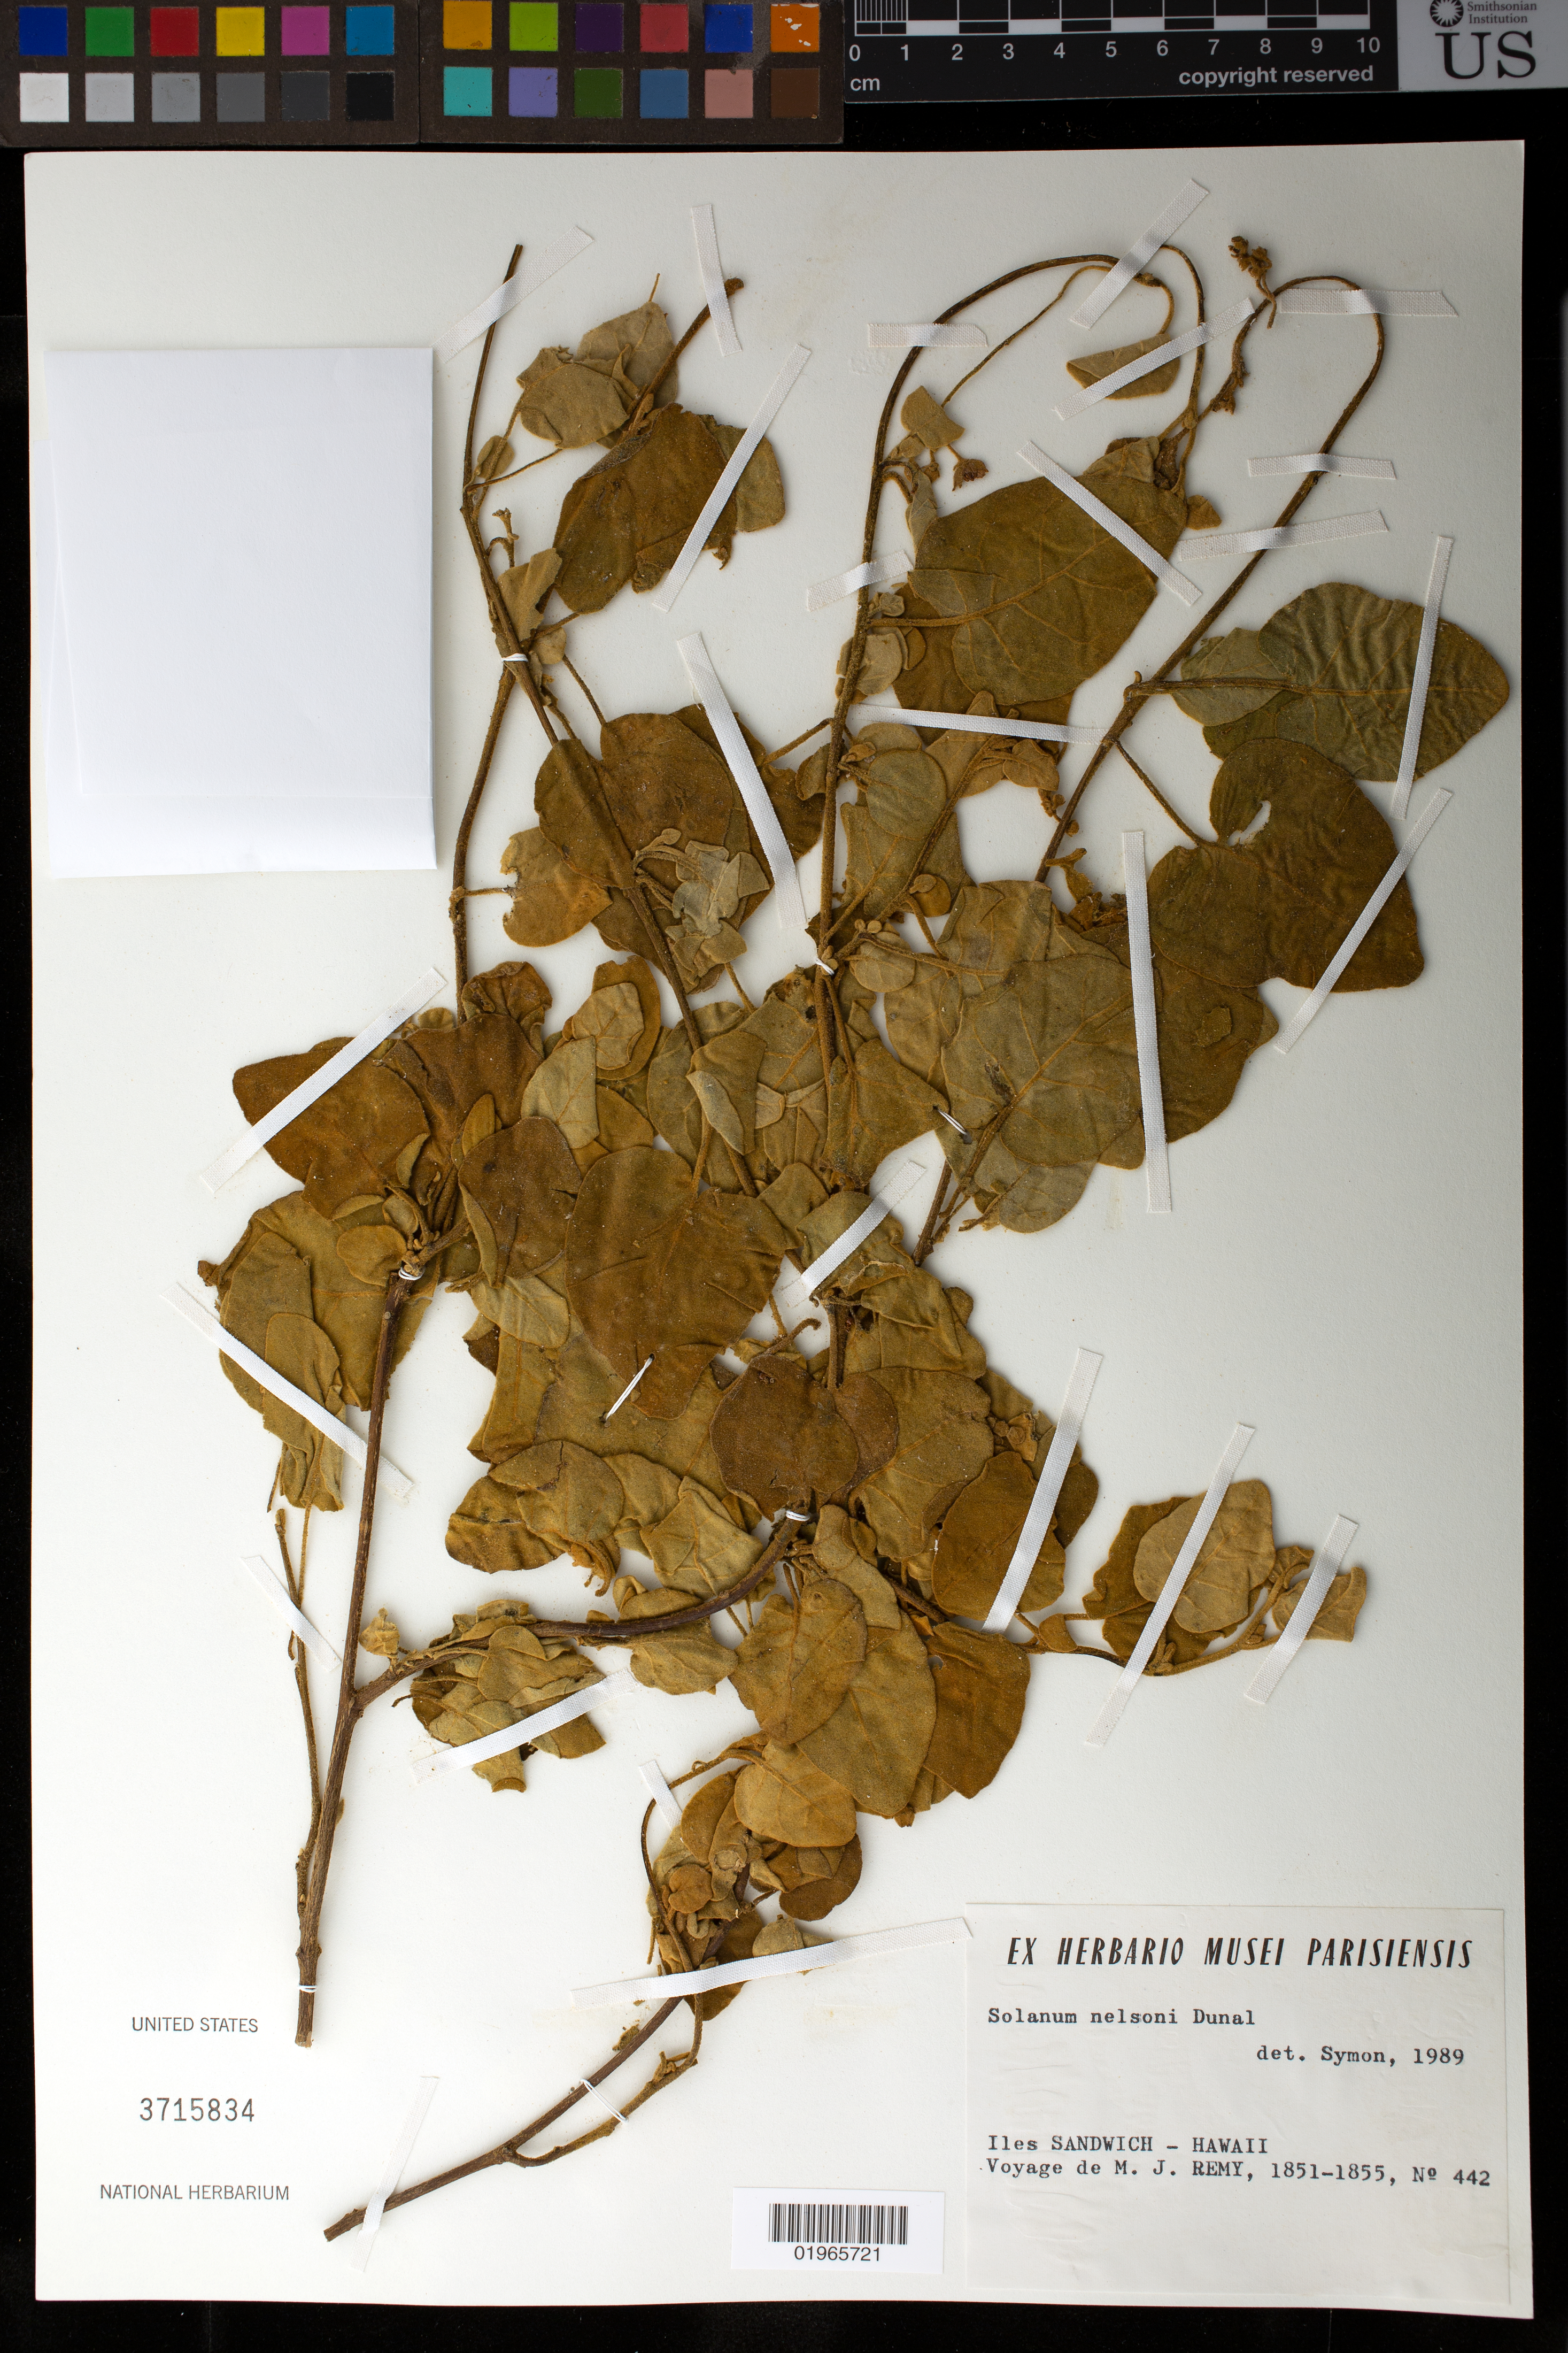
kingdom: Plantae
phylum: Tracheophyta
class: Magnoliopsida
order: Solanales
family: Solanaceae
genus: Solanum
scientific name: Solanum nelsonii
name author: Dunal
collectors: M. J. Remy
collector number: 442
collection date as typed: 1851 to 1855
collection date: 1851/1855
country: United States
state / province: Hawaii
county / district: Hawaii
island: Hawaii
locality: Iles Sandwich: Hawaii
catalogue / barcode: US 3715834